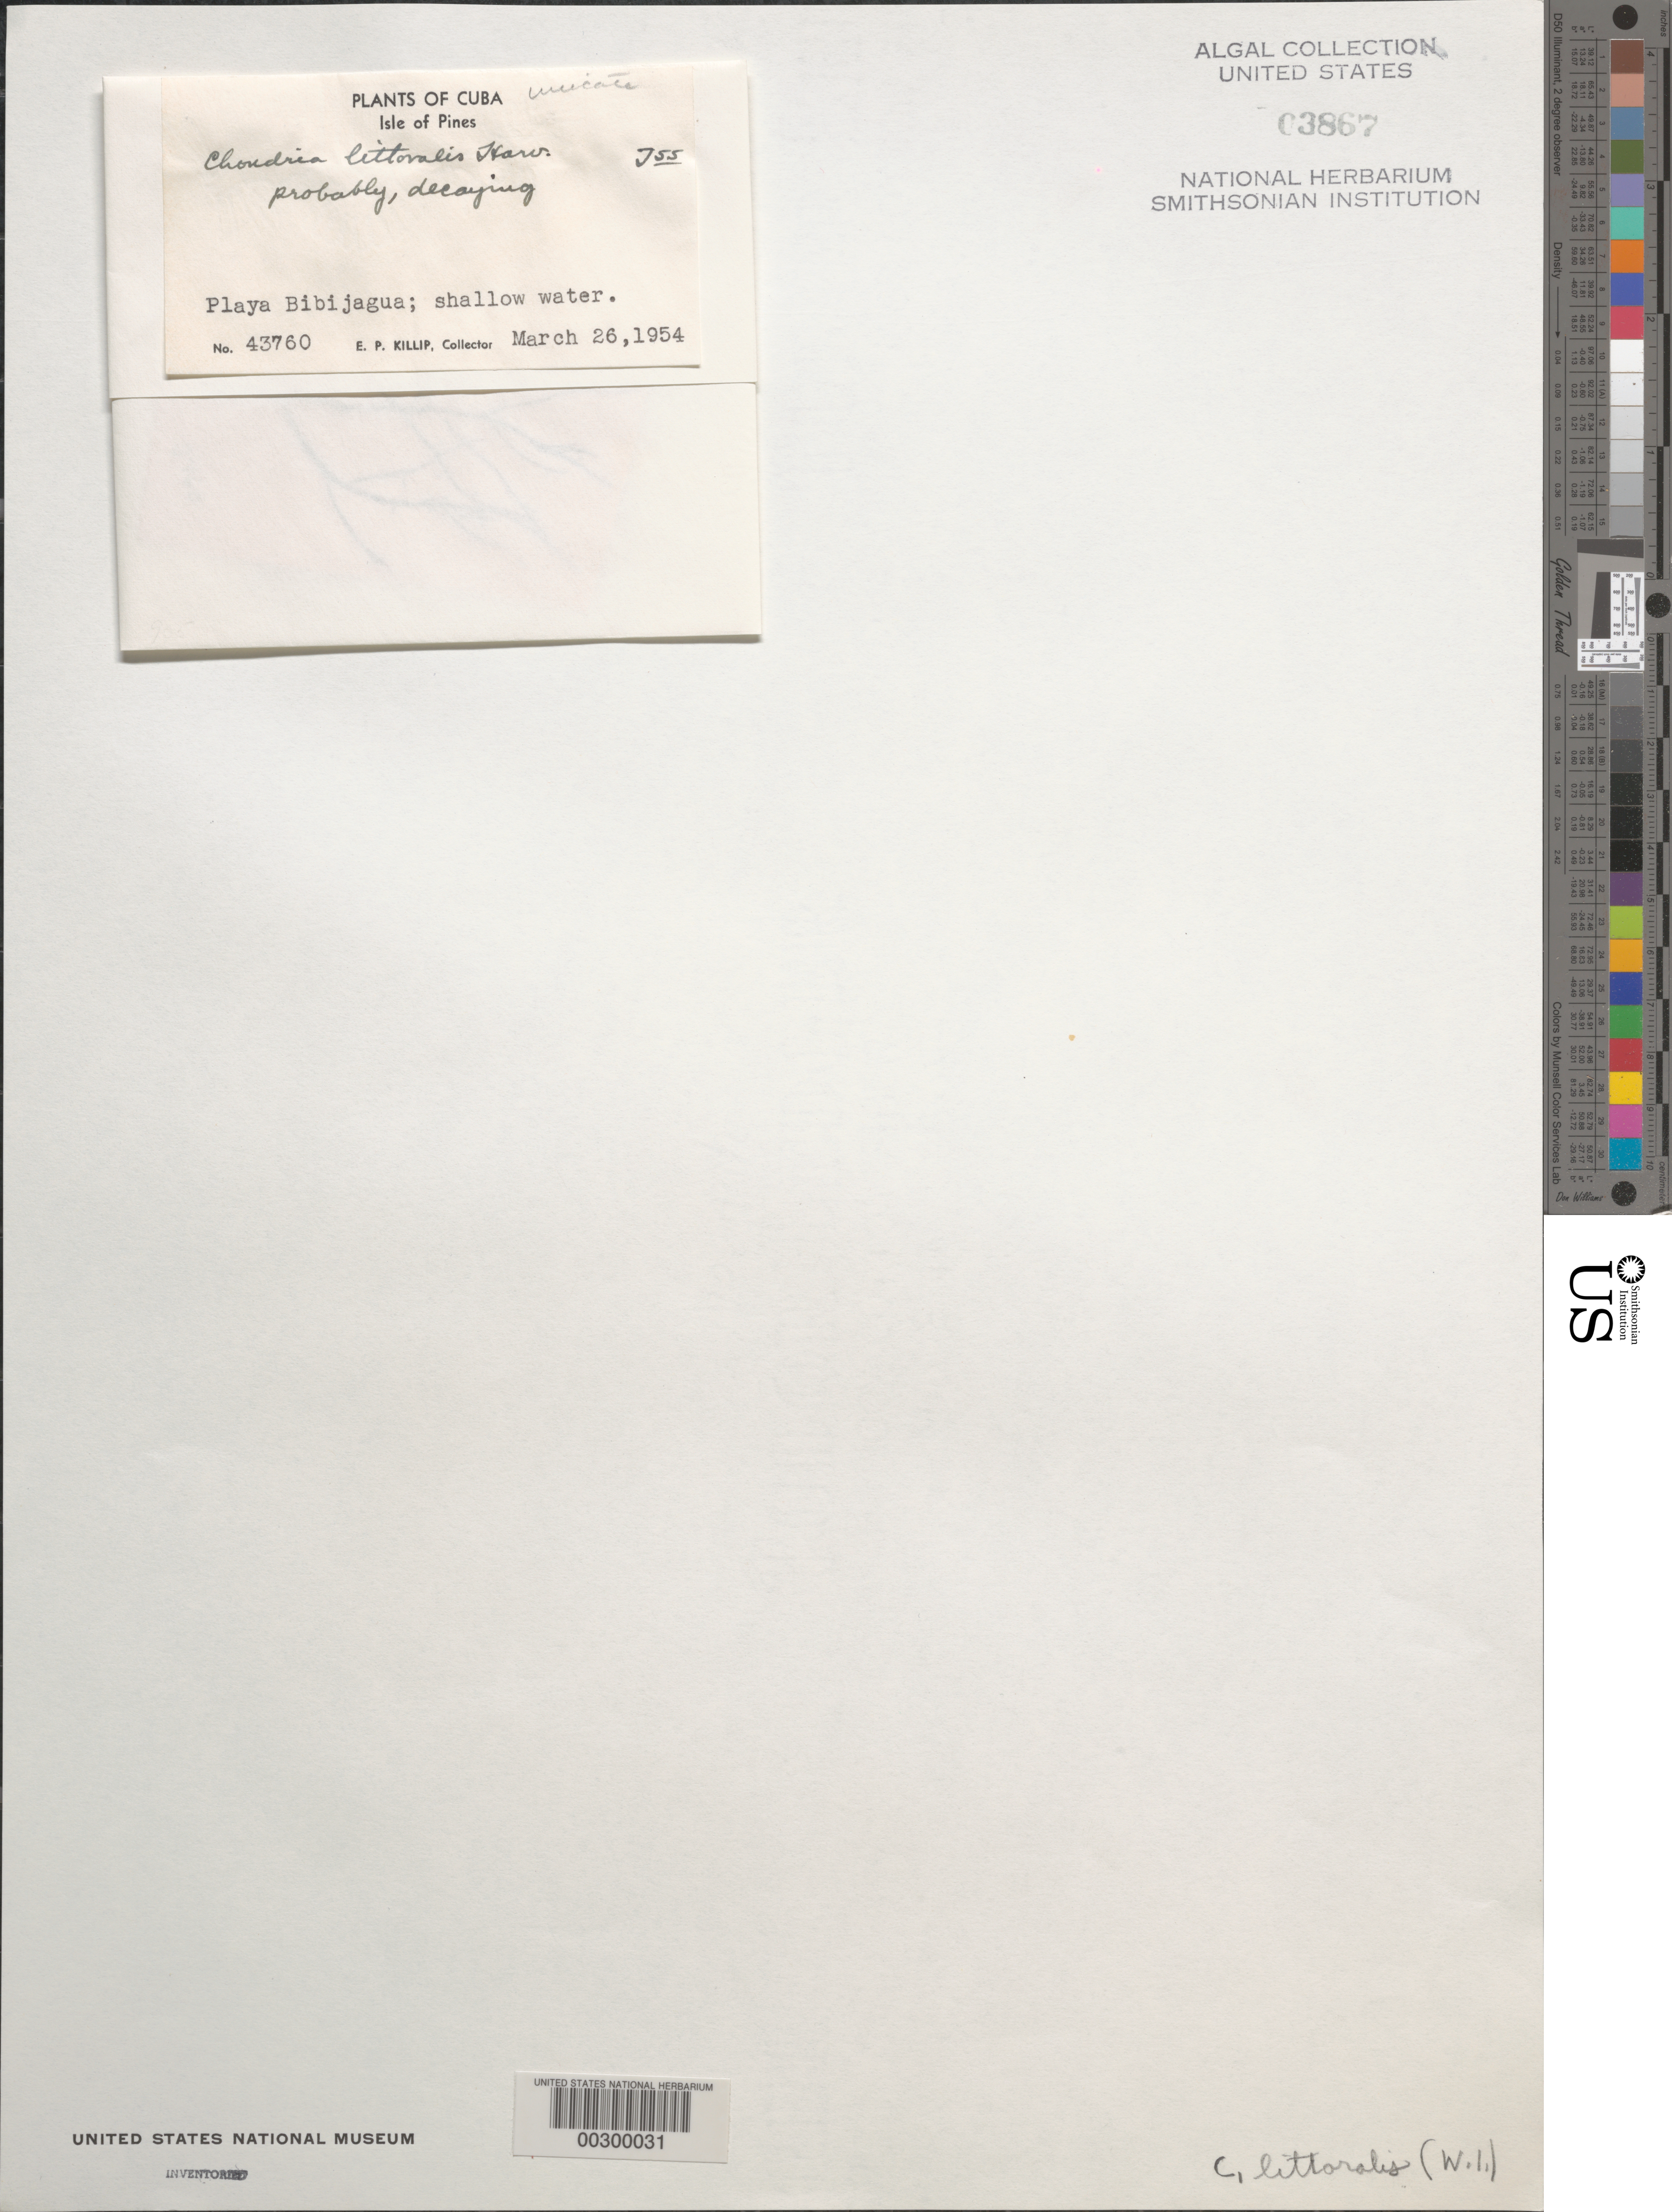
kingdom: Plantae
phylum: Rhodophyta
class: Florideophyceae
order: Ceramiales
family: Rhodomelaceae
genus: Chondria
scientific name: Chondria littoralis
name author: Harv.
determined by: Taylor, William R.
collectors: E. P. Killip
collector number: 43760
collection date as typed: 26 Mar 1954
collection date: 1954-03-26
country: Cuba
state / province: Isla de la Juventud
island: Isla de la Juventud (Isle of Pines)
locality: Playa Bibijagua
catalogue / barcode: US 3867